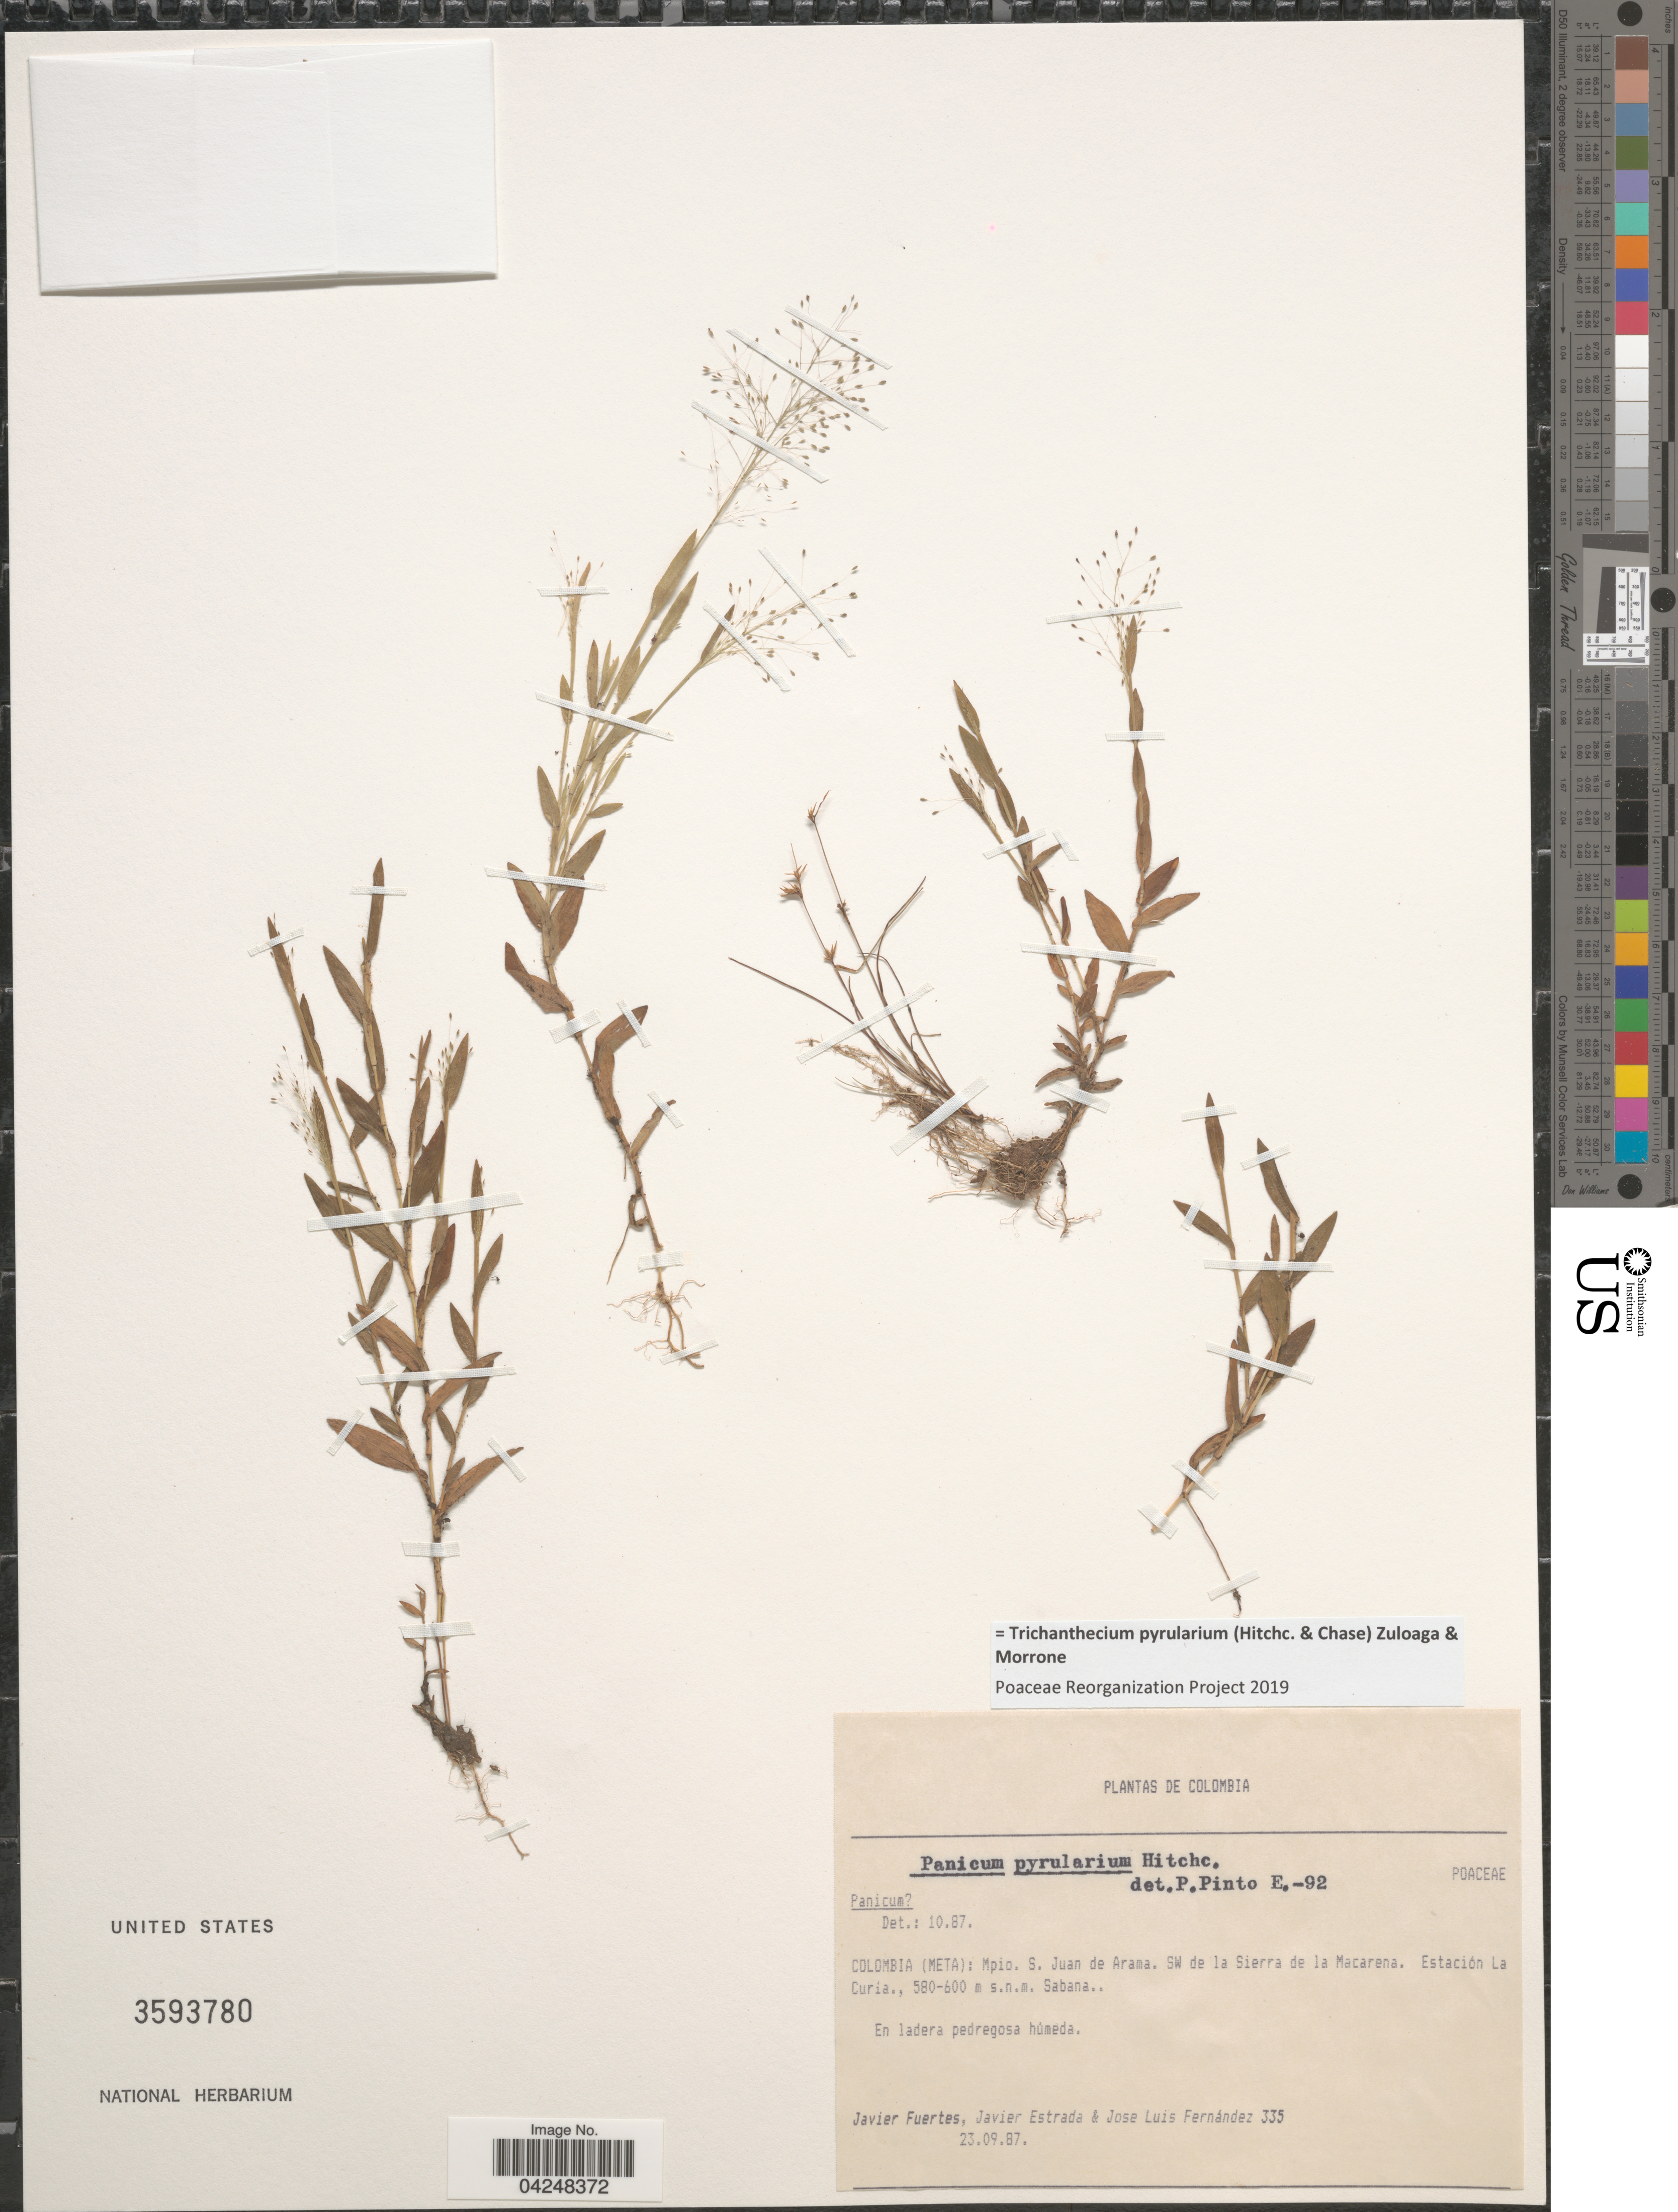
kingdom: Plantae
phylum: Tracheophyta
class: Liliopsida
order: Poales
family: Poaceae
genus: Trichanthecium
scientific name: Trichanthecium pyrularium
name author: (Hitchc. & Chase) Zuloaga & Morrone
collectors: J. Fuertes, J. Estrada & J. Fernández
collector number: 335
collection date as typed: Transcribed d/m/y: 23/9/87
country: Colombia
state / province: Meta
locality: Mpio. S. Juan de Arama. SW de la Sierra de la Macarena. Estación La Curía. Sabana.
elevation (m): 580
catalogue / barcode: US 3593780